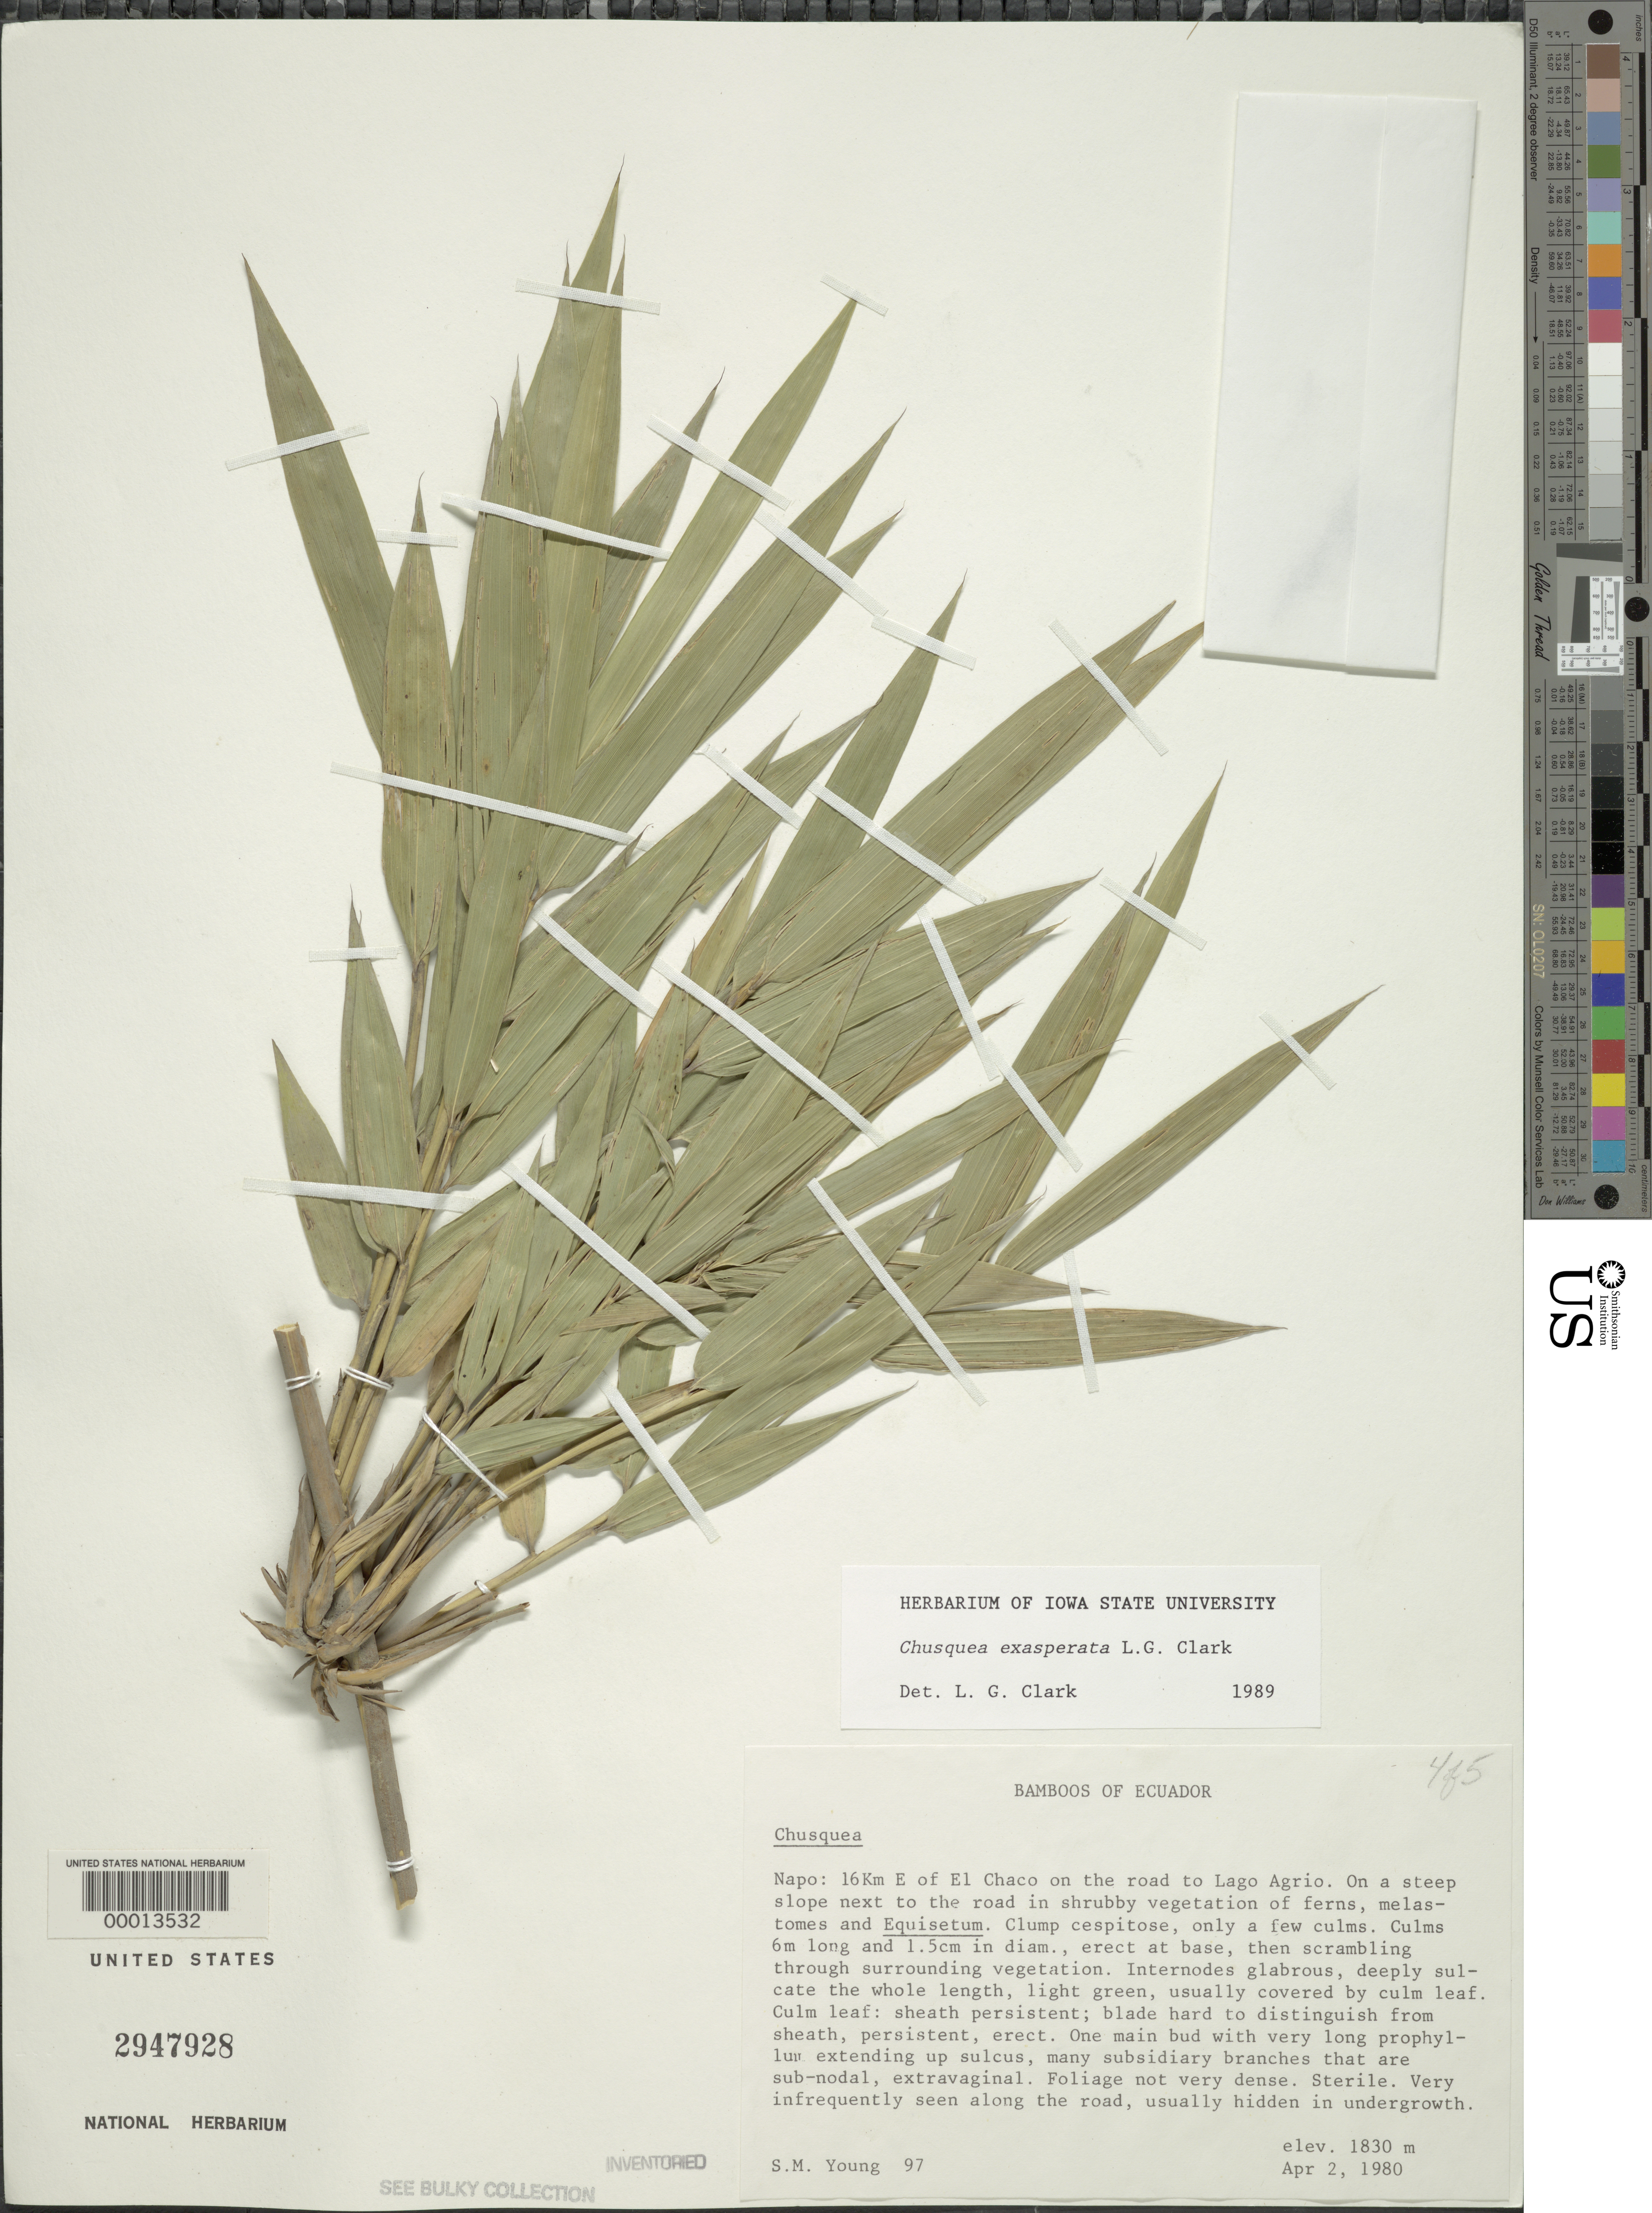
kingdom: Plantae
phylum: Tracheophyta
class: Liliopsida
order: Poales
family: Poaceae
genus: Chusquea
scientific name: Chusquea exasperata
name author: L.G. Clark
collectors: S. Young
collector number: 97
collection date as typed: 02 Apr 1980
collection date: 1980-04-02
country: Ecuador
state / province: Napo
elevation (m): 1830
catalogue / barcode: US 2947928